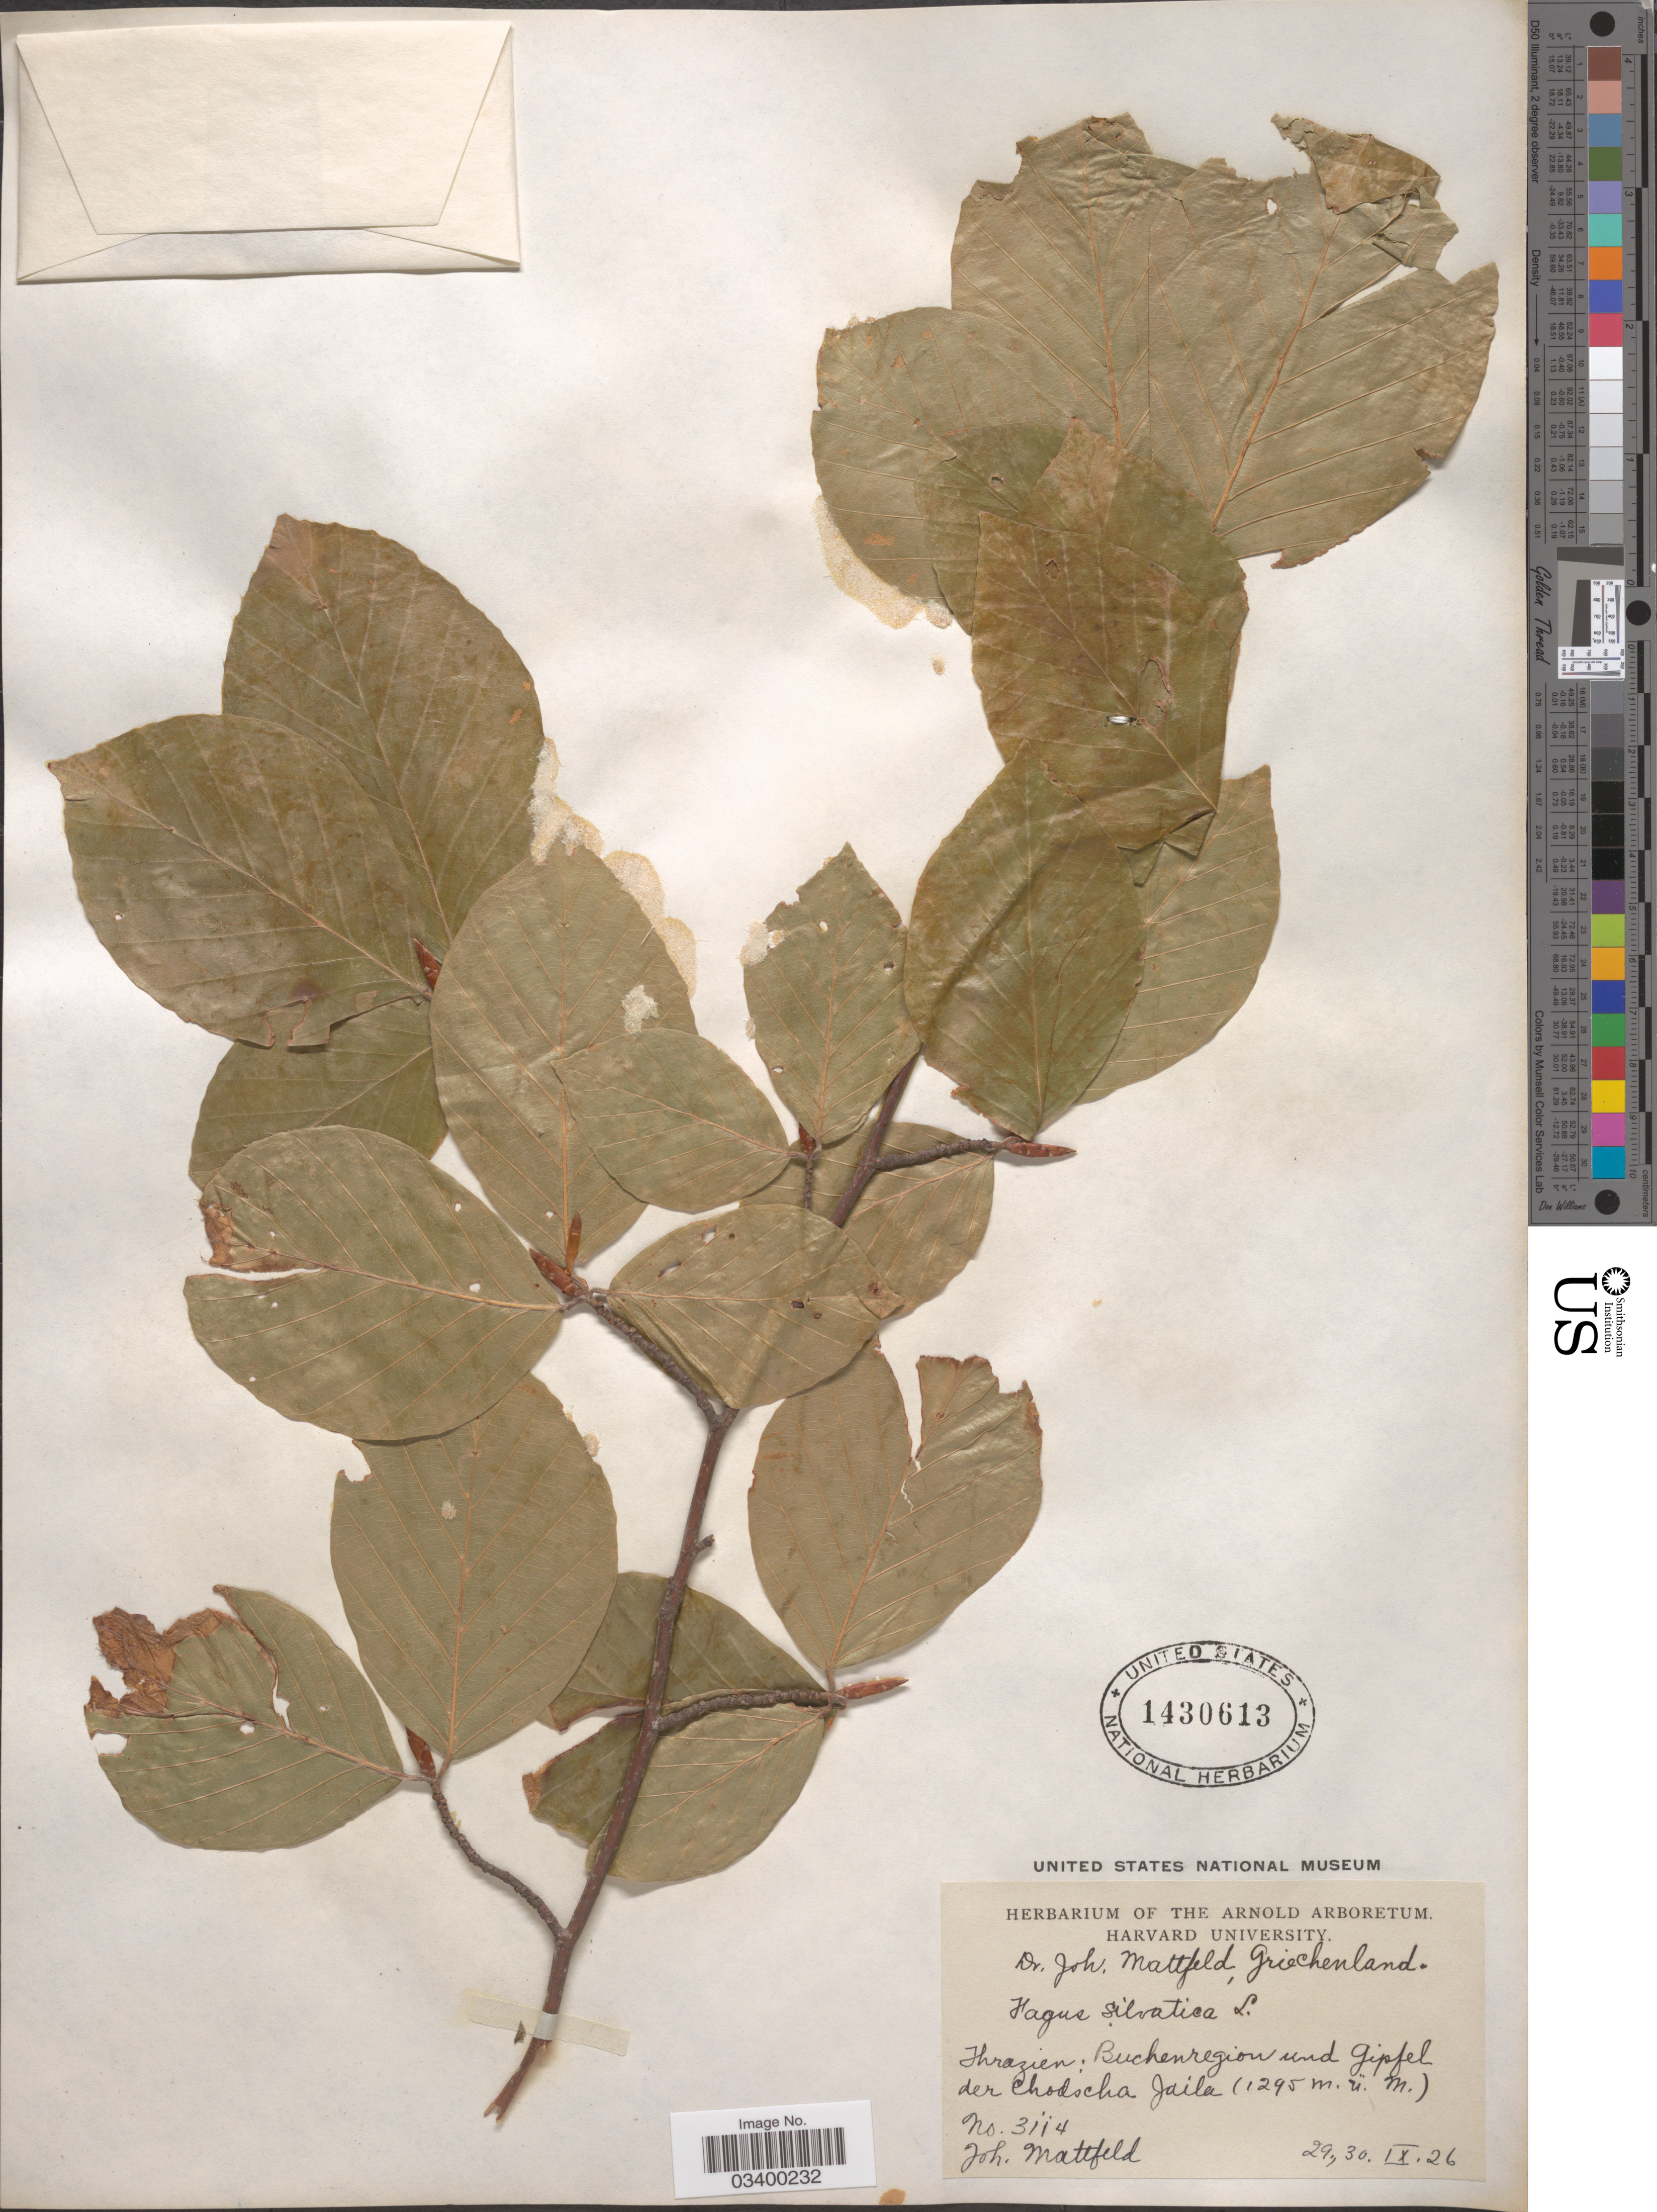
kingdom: Plantae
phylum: Tracheophyta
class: Magnoliopsida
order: Fagales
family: Fagaceae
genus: Fagus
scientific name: Fagus sylvatica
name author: L.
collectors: J. Mattfeld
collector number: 3114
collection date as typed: Transcribed d/m/y: 29/9/26 to 30/9/26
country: Greece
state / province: East Macedonia and Thrace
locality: Griechenland. Thrazien: Buchenregion und Gipfel der Chodscha Jaila.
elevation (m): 1295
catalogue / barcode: US 1430613